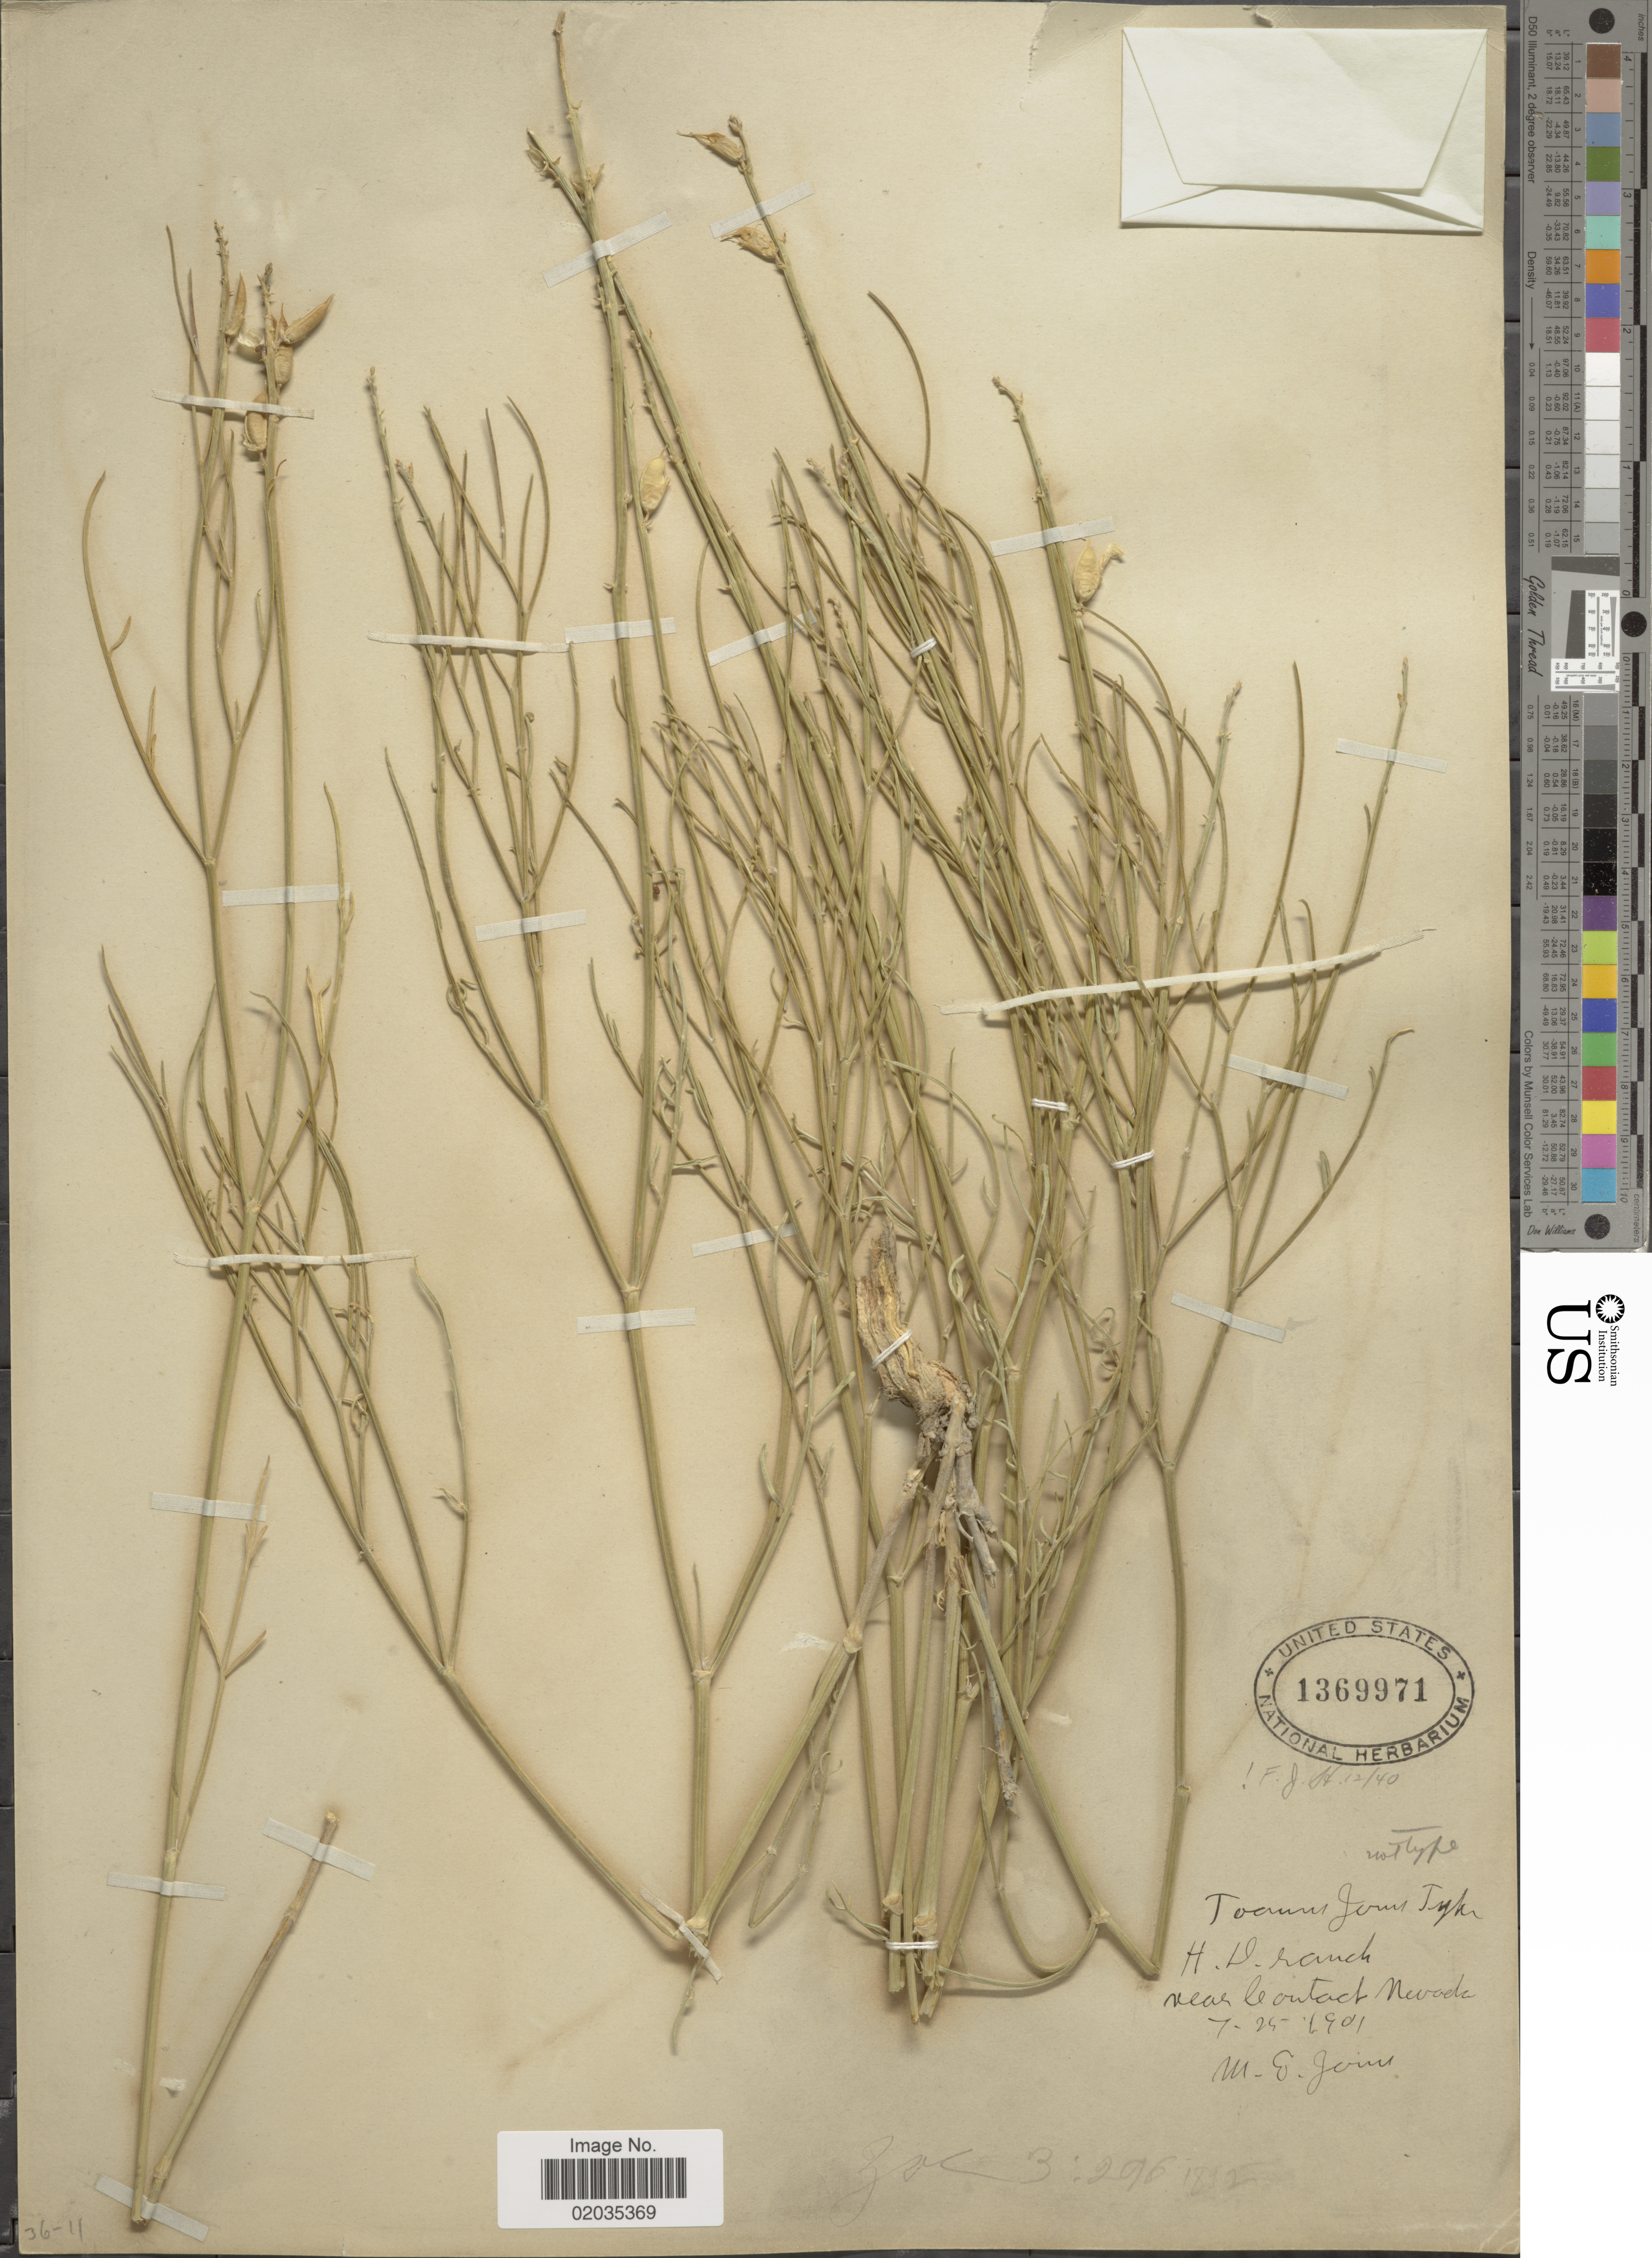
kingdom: Plantae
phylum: Tracheophyta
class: Magnoliopsida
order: Fabales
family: Fabaceae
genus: Astragalus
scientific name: Astragalus toanus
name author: M.E. Jones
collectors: M. E. Jones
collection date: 1901-07-25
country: United States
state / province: Nevada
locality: rH. D. Ranch near Contact.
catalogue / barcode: US 1369971